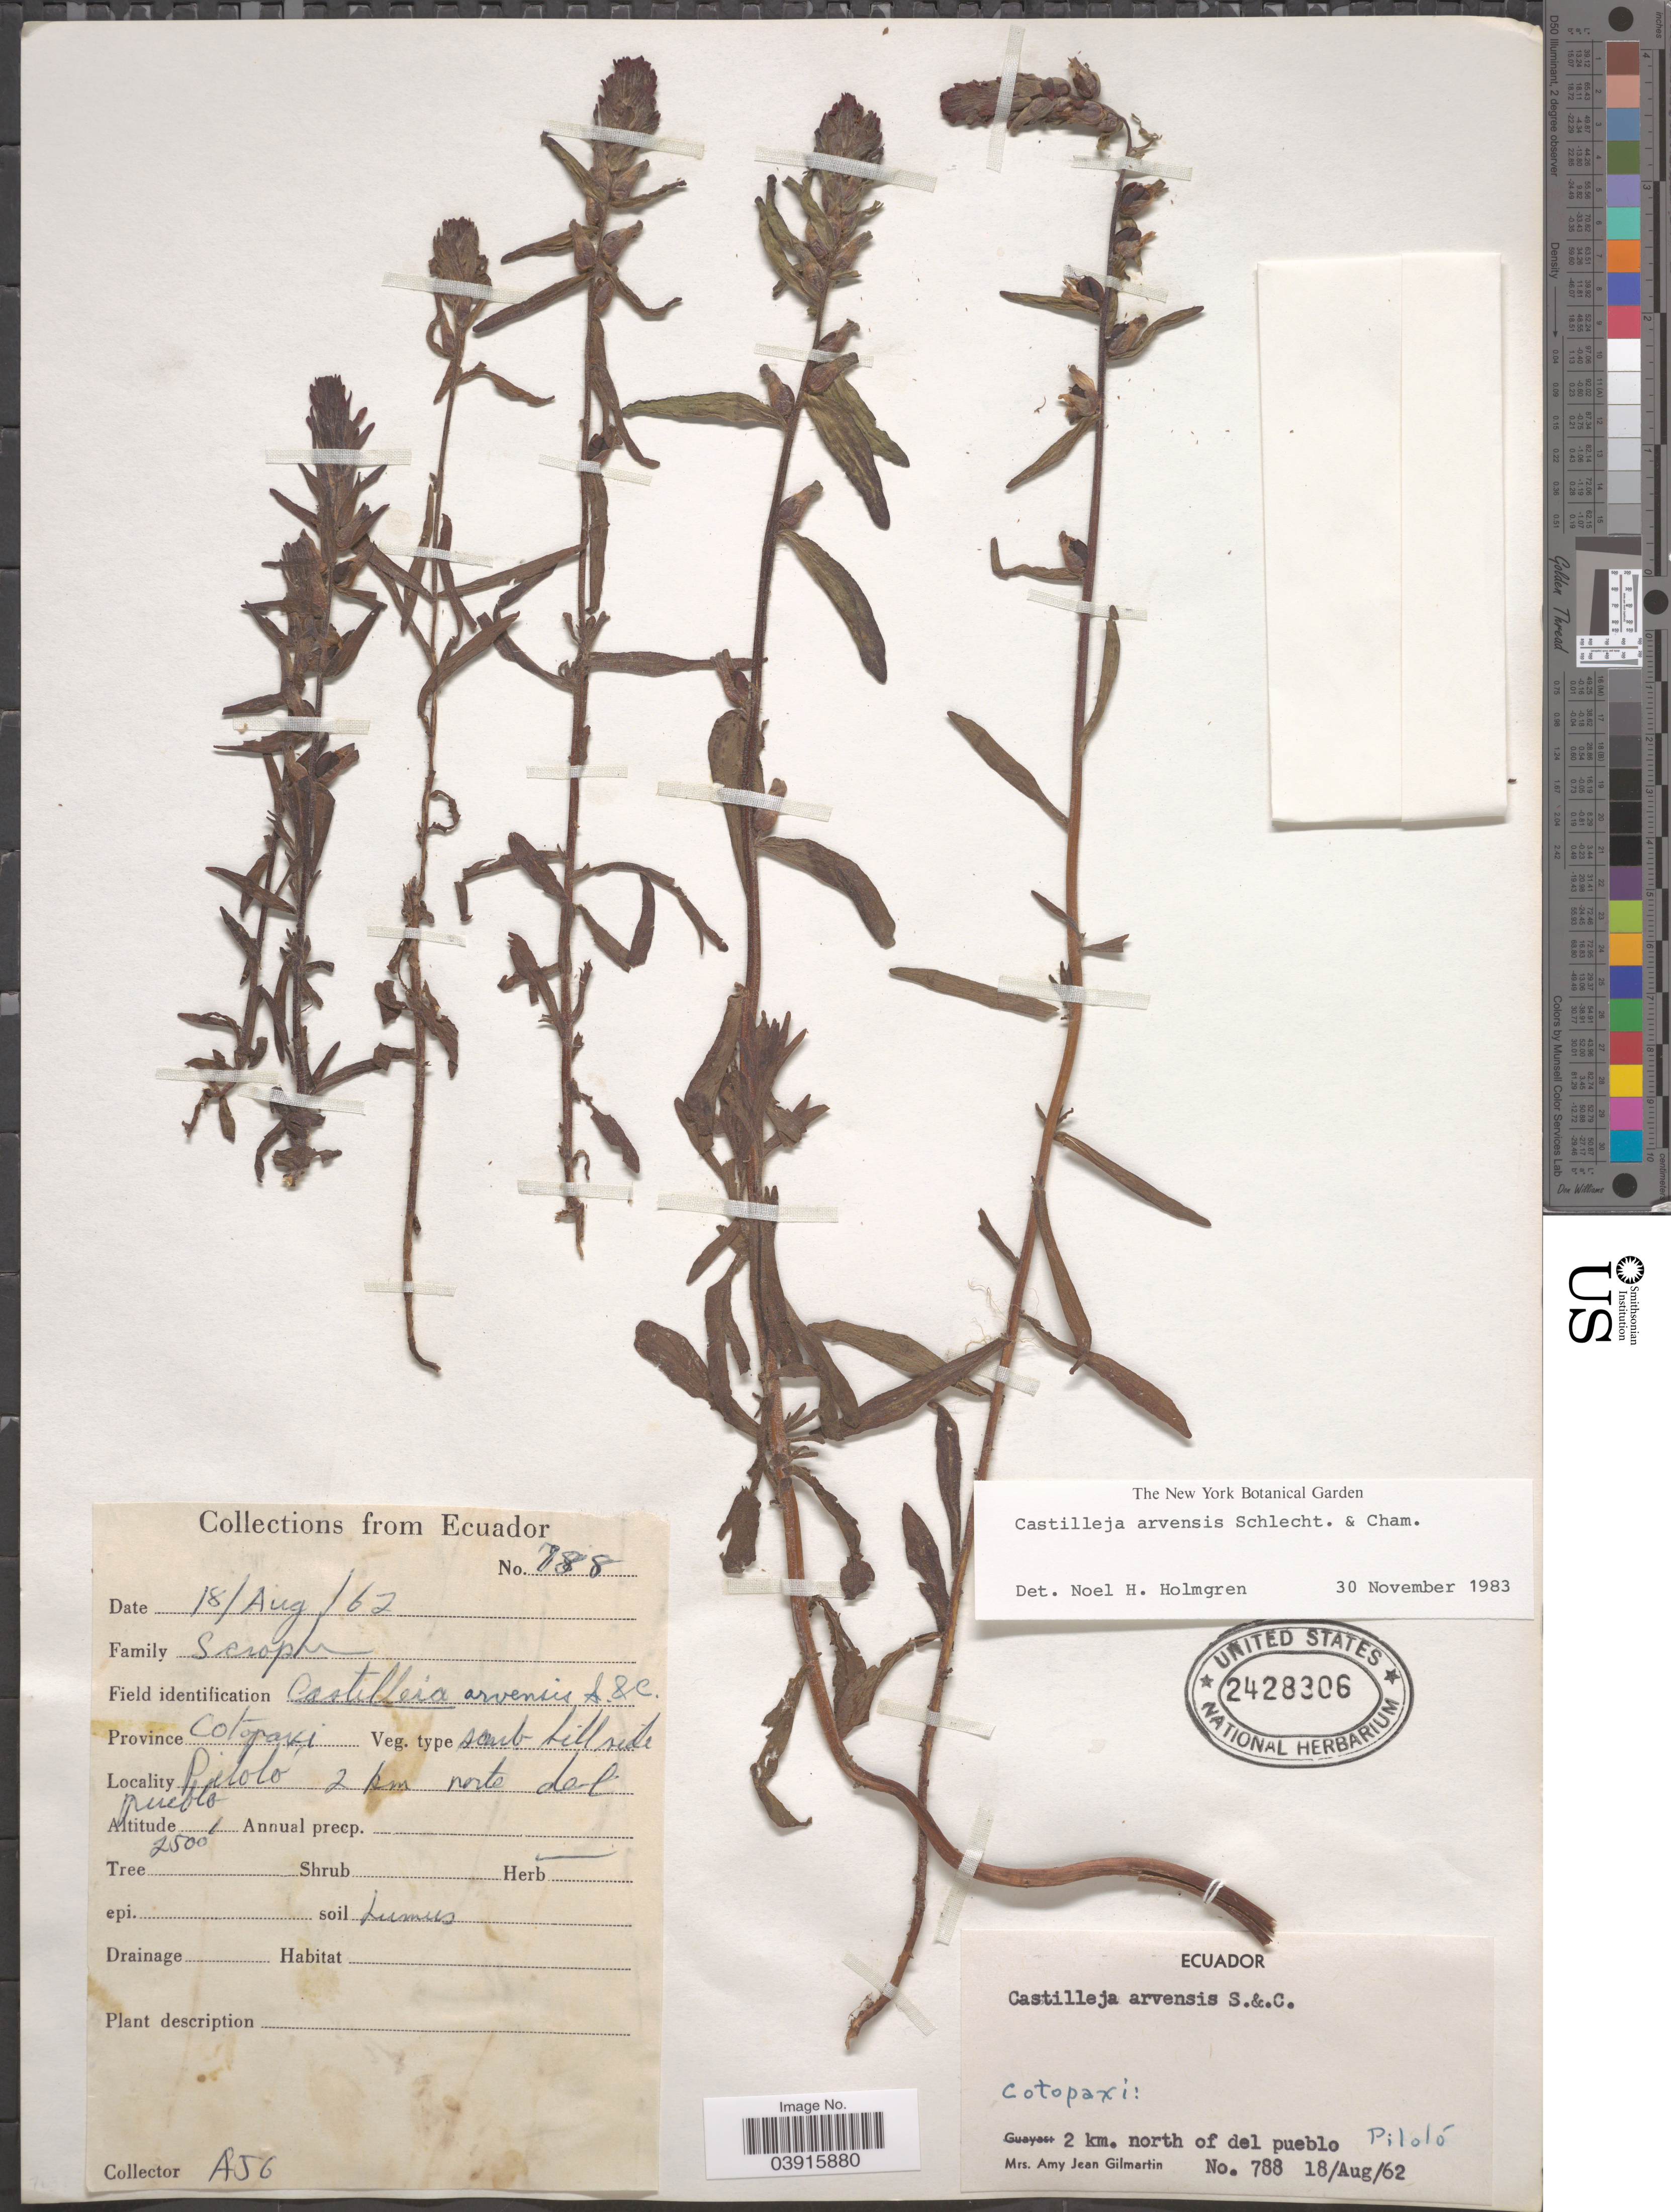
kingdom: Plantae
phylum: Tracheophyta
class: Magnoliopsida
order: Lamiales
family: Orobanchaceae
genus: Castilleja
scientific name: Castilleja arvensis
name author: Schltdl. & Cham.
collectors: A. J. Gilmartin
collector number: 788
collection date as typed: Transcribed d/m/y: 18/8/62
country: Ecuador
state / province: Cotopaxi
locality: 2 km. north of del pueblo. Piloló.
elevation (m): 762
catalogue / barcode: US 2428306